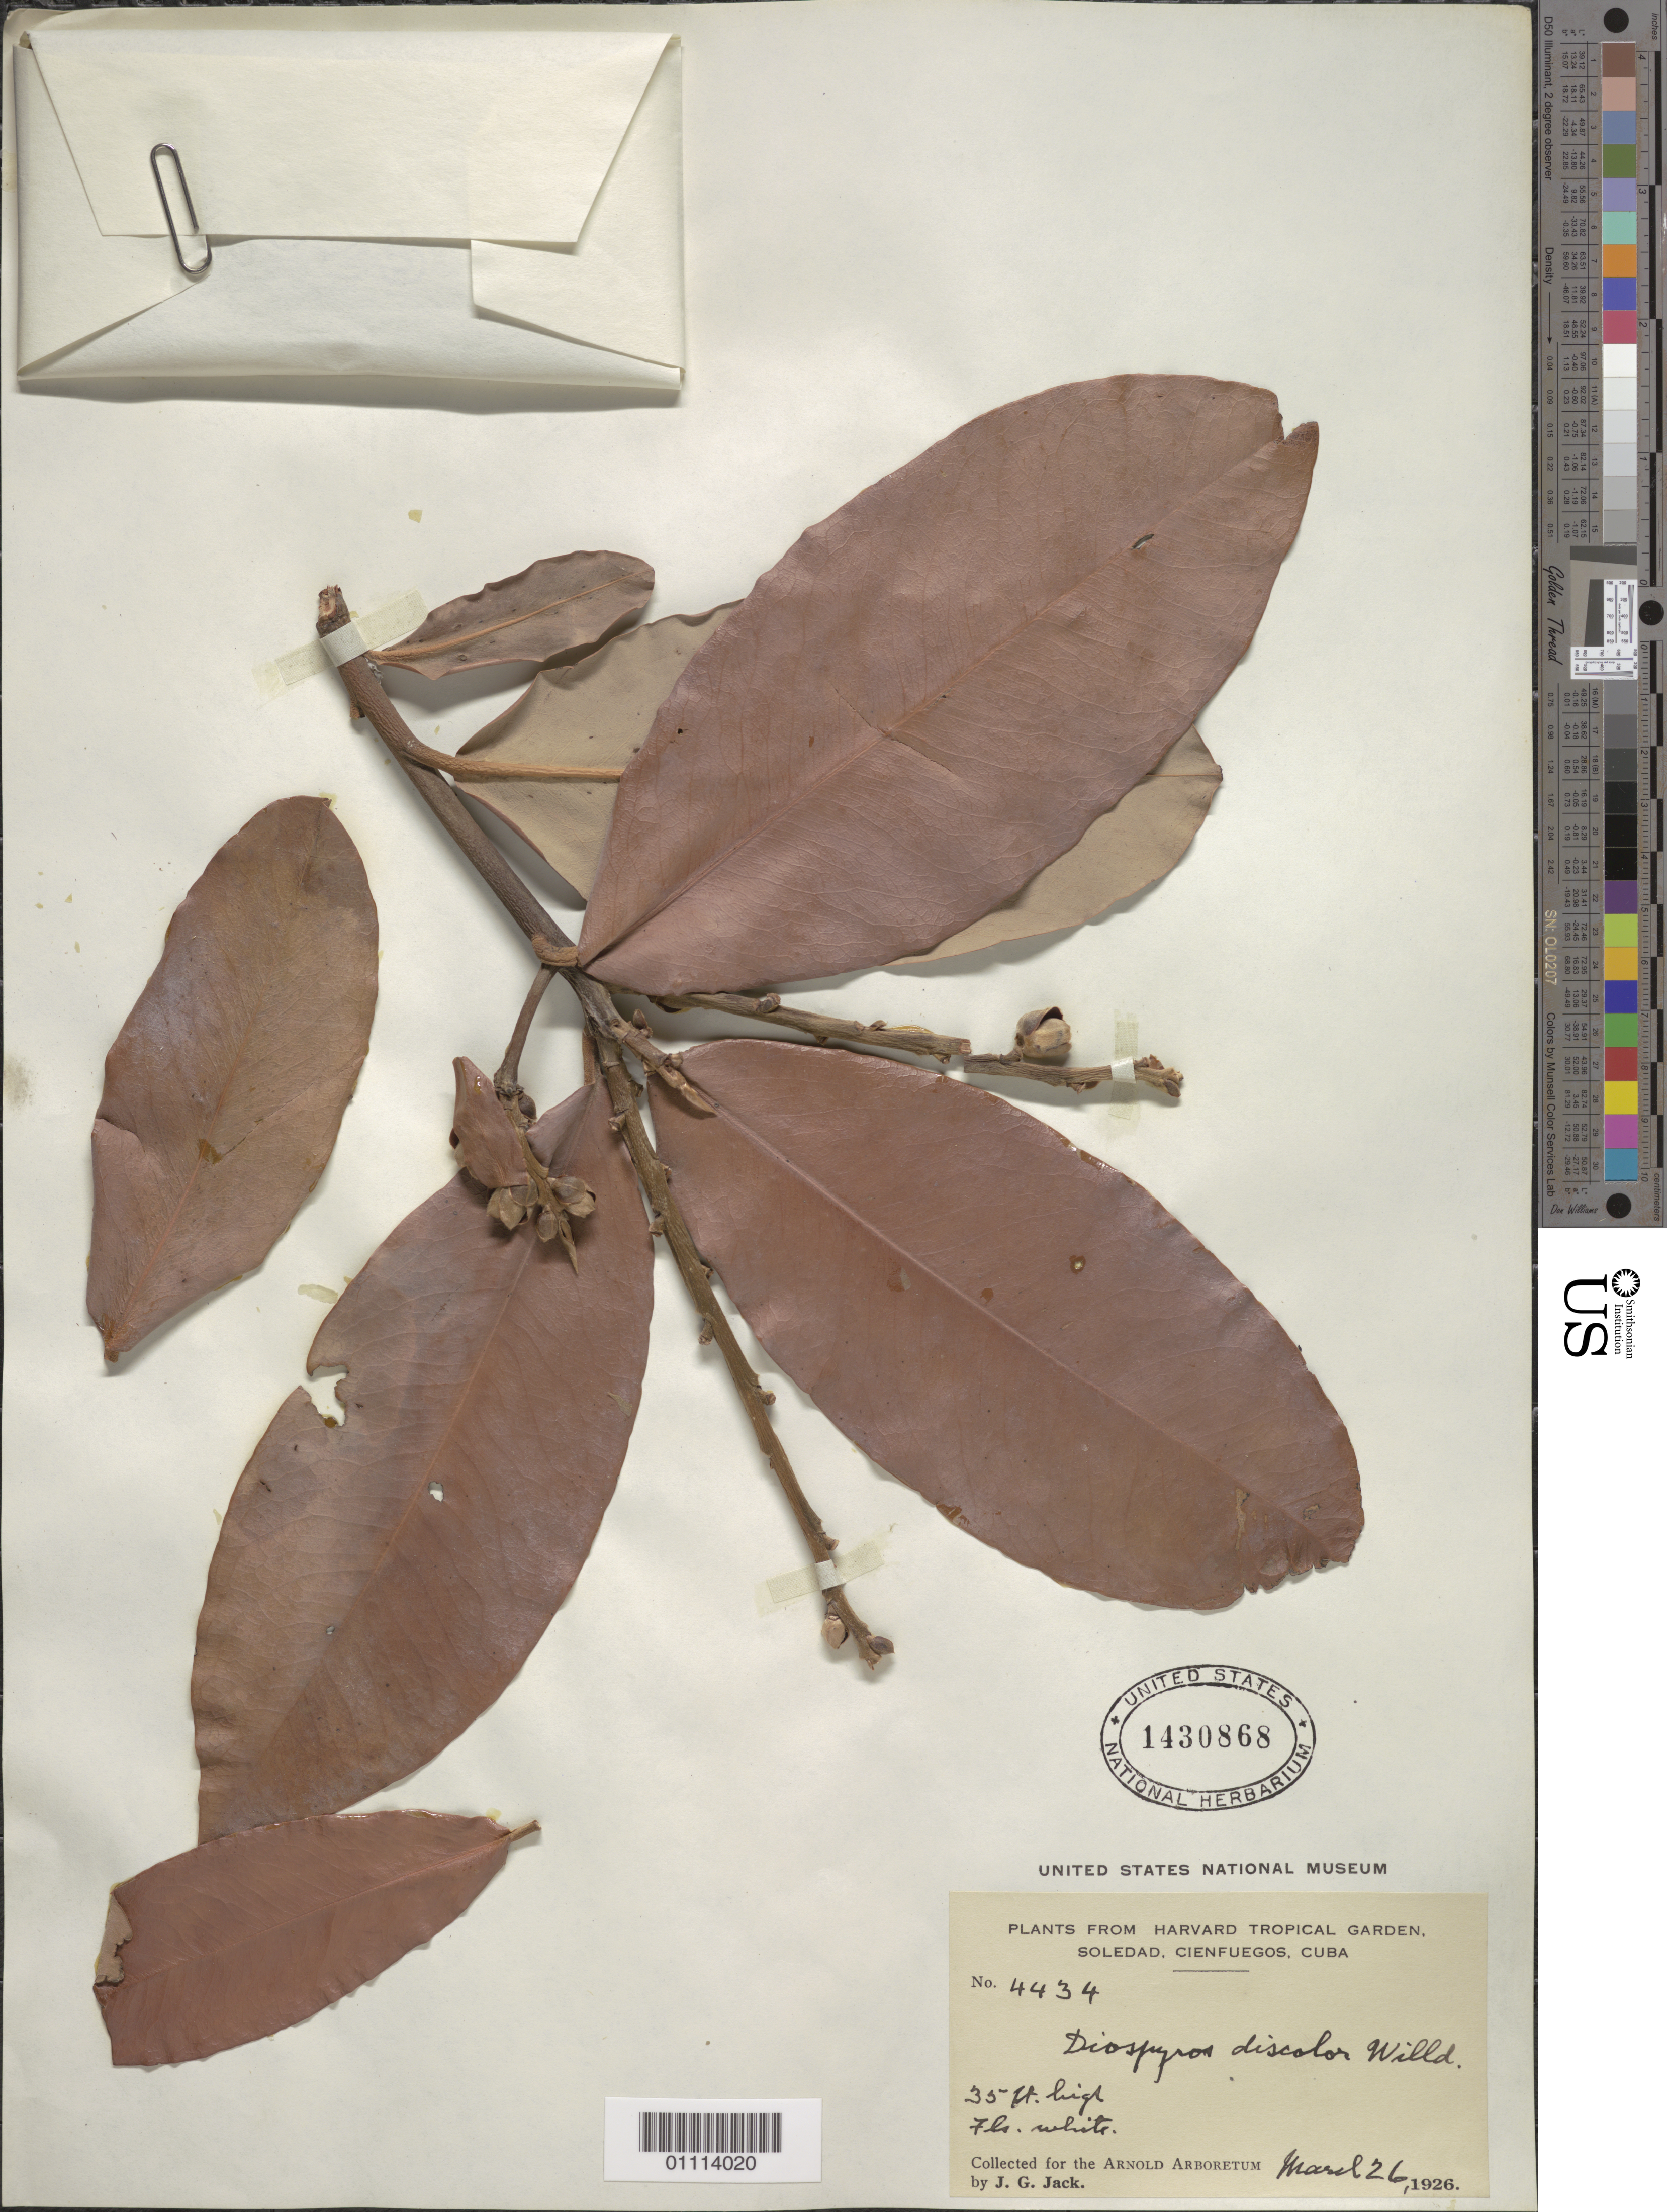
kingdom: Plantae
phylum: Tracheophyta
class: Magnoliopsida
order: Ericales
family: Ebenaceae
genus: Diospyros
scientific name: Diospyros discolor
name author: Willd.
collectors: J. G. Jack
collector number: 4434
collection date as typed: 26 Mar 1926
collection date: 1926-03-26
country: Cuba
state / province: Cienfuegos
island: Cuba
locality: Soledad, Cienfuegos, Cuba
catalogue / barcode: US 1430868